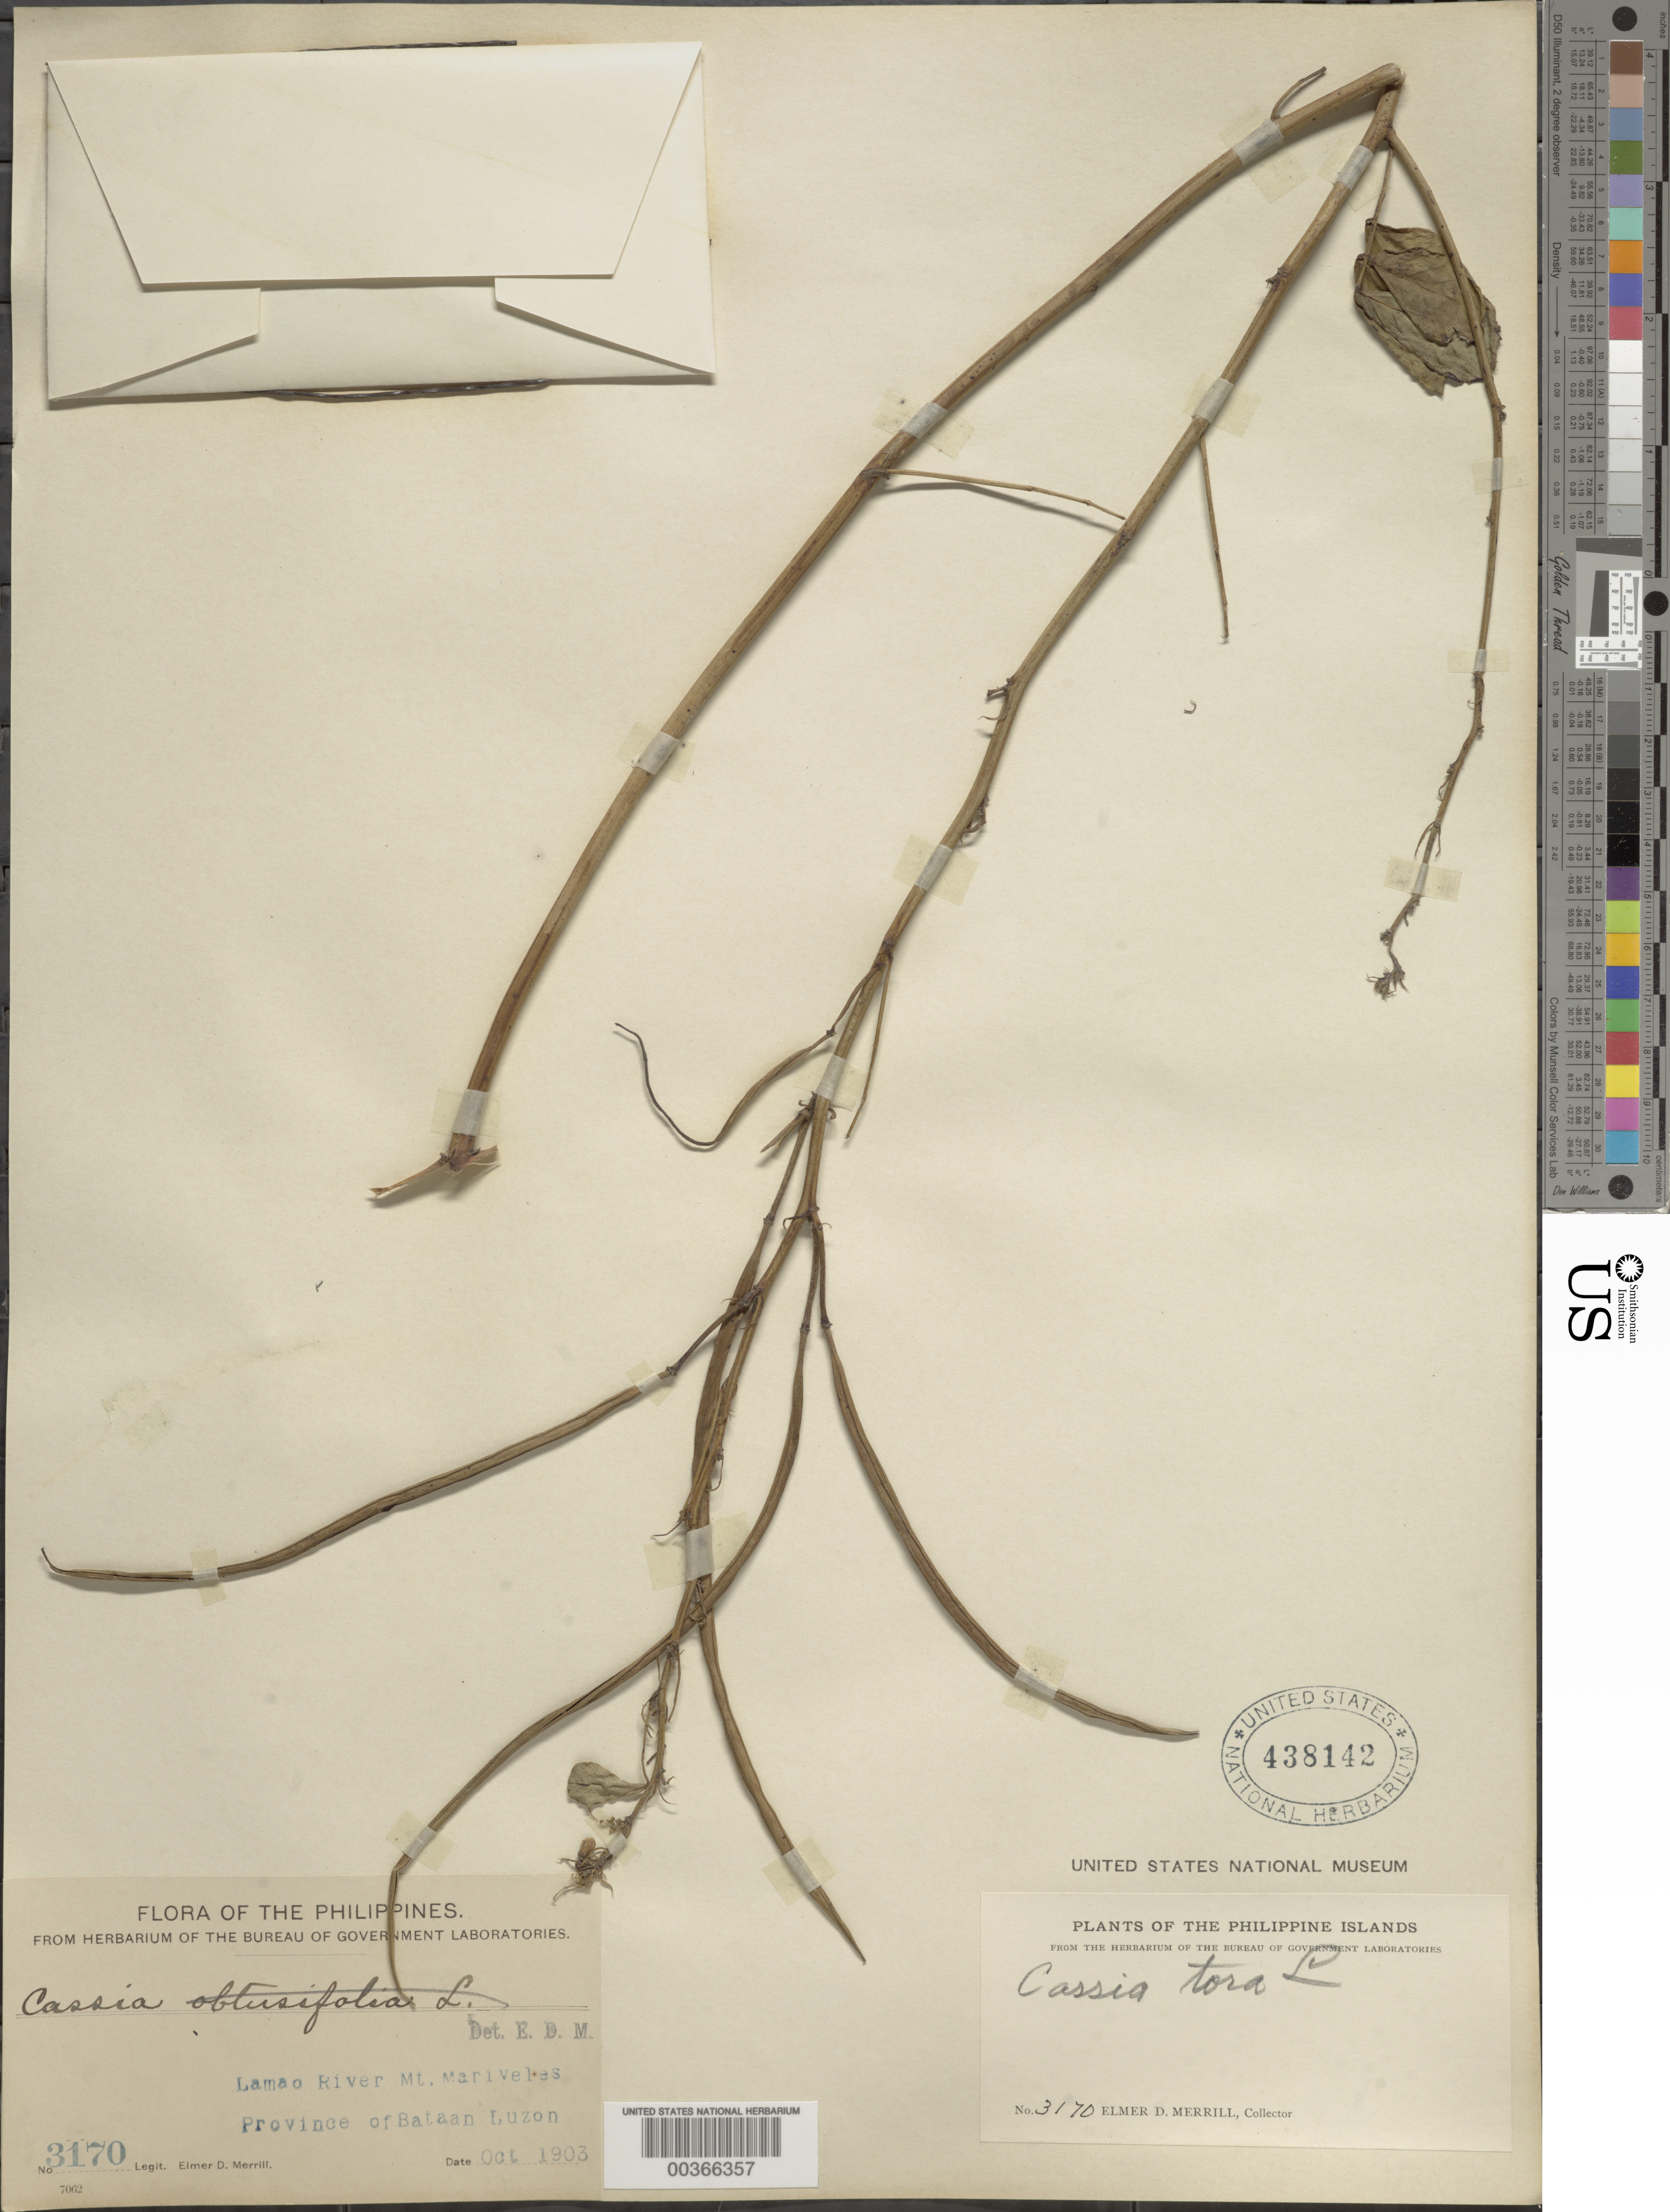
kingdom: Plantae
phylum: Tracheophyta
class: Magnoliopsida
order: Fabales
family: Fabaceae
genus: Senna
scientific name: Senna tora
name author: (L.) Roxb.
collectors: E. D. Merrill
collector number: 3170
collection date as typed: Oct 1903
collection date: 1903-10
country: Philippines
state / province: Central Luzon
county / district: Bataan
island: Luzon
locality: Lamao River, Mt. Mariveles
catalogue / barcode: US 438142